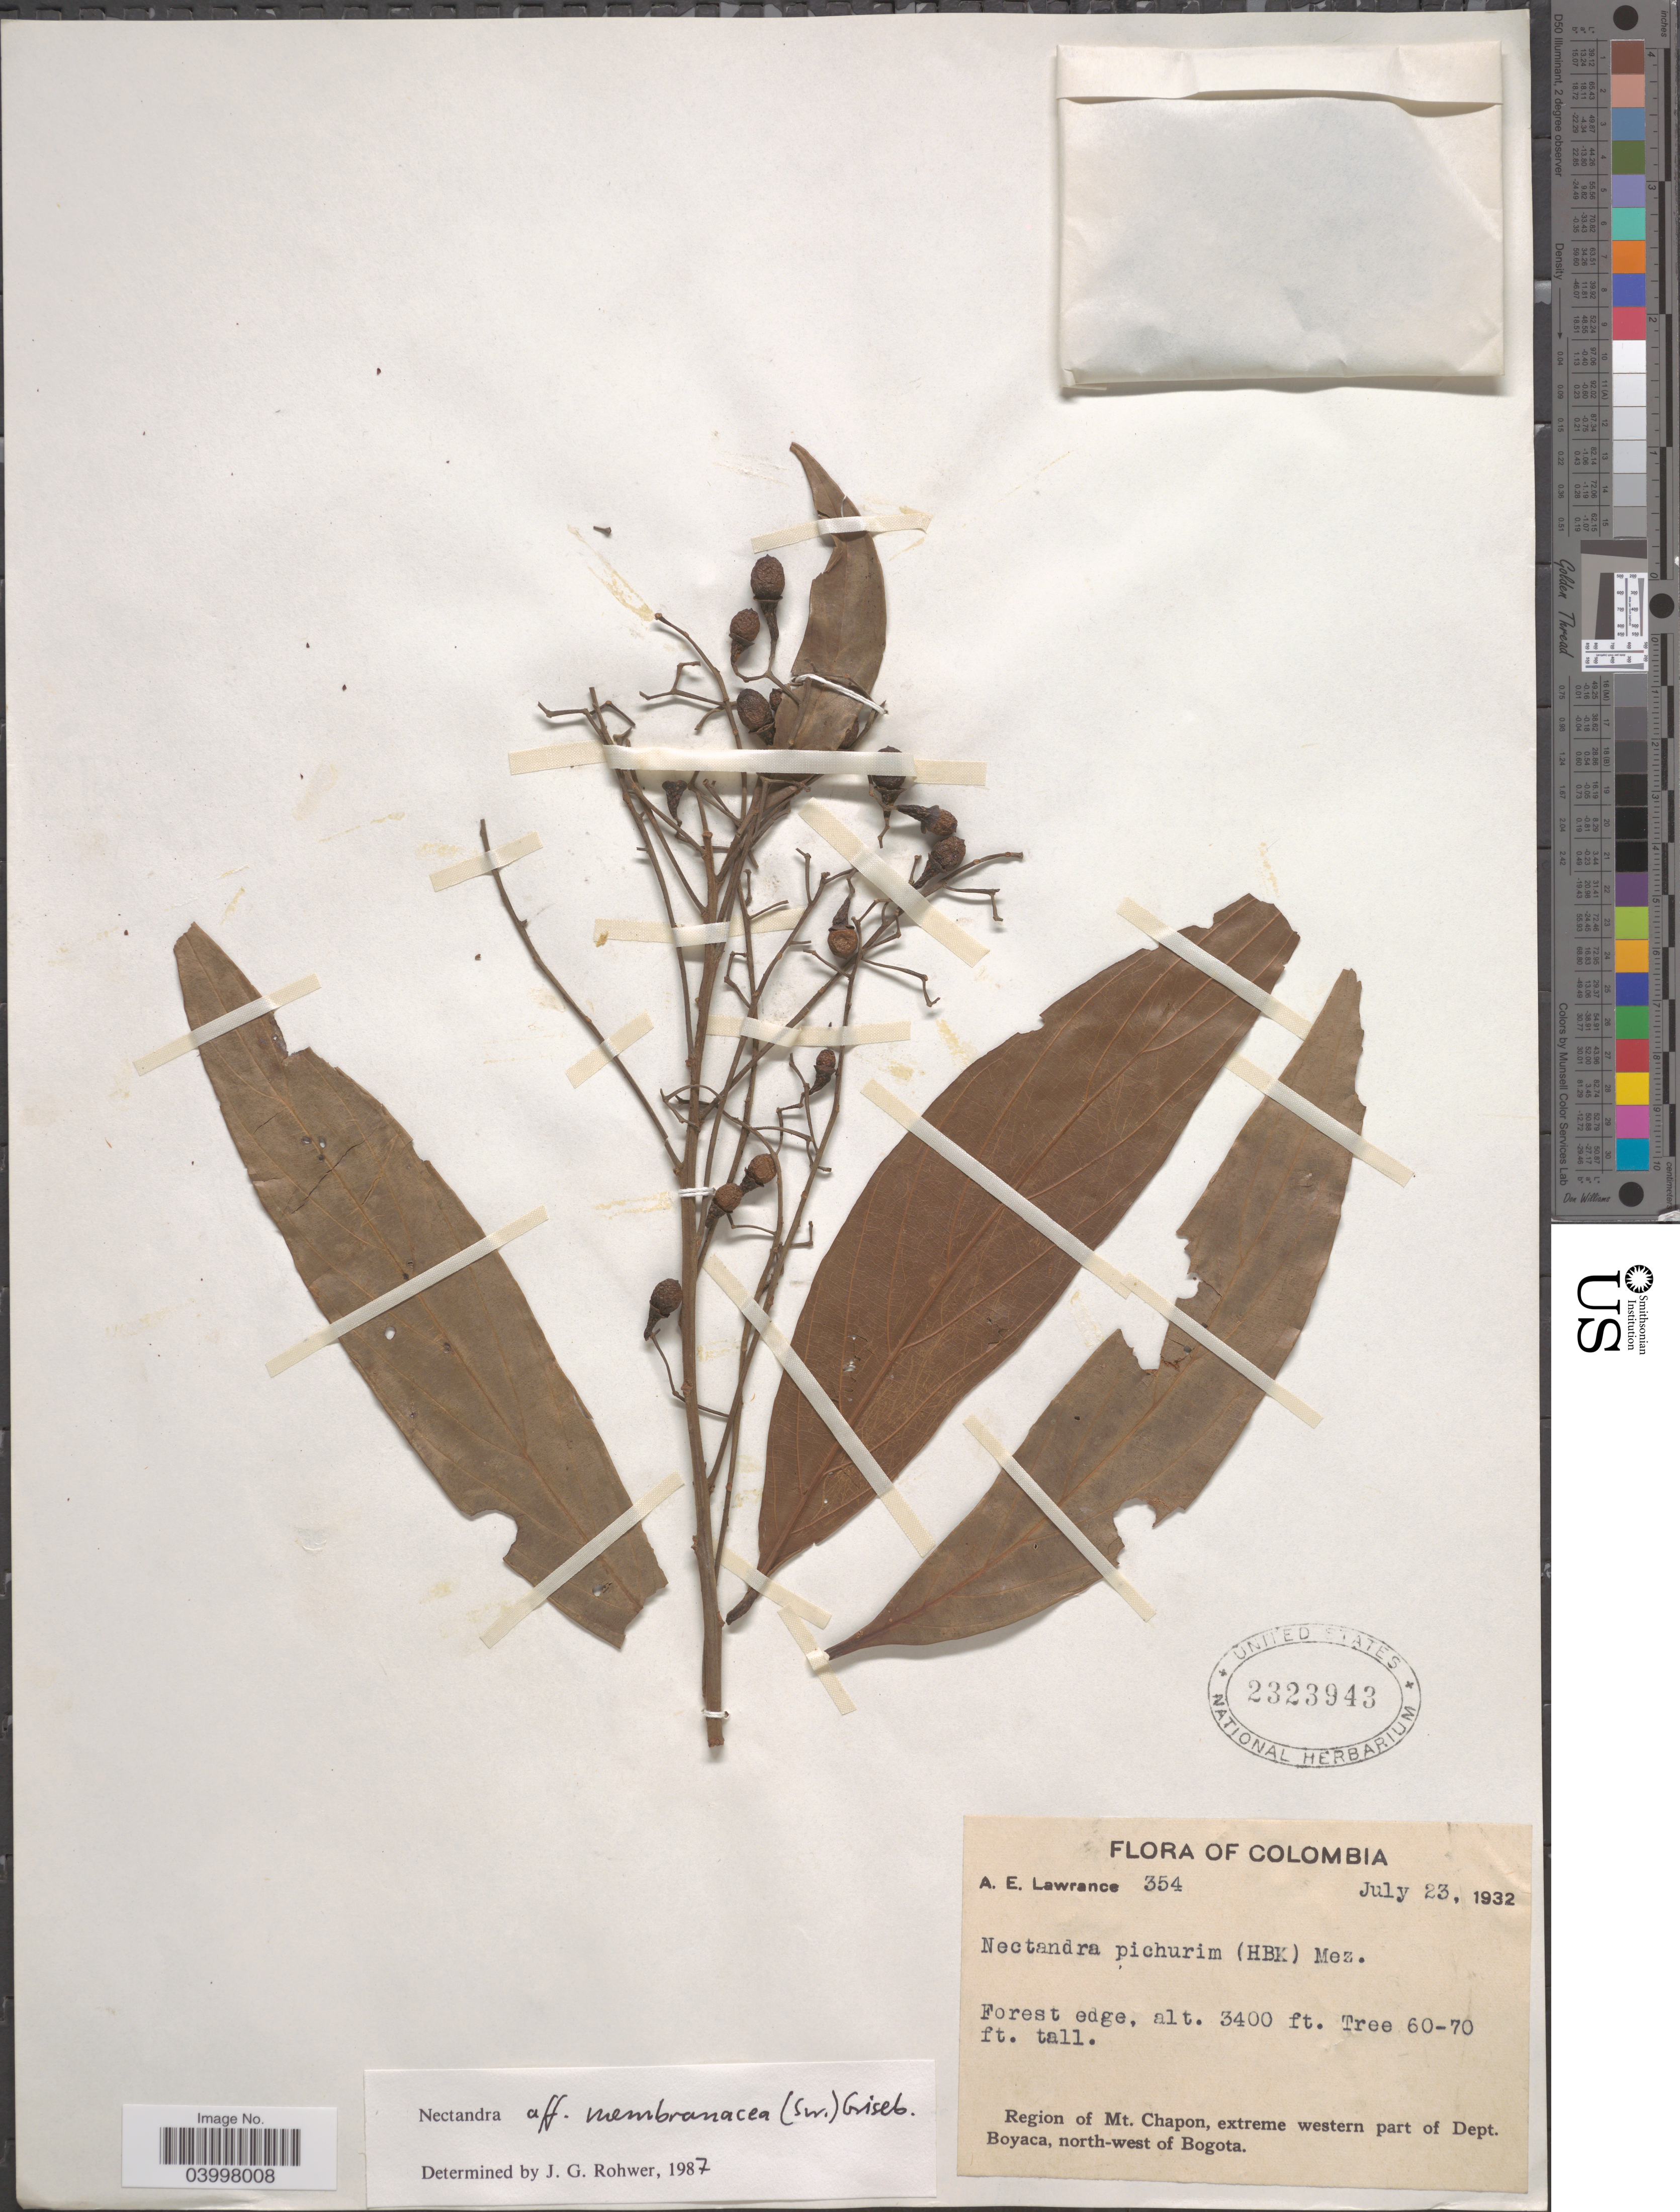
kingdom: Plantae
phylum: Tracheophyta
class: Magnoliopsida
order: Laurales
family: Lauraceae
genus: Nectandra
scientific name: Nectandra membranacea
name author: (Sw.) Griseb.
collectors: A. Lawrance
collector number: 354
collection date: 1932-07-23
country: Colombia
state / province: Boyacá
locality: Forest edge, Region of Mt. Chapon, extreme western part of Dept. Boyaca, north-west of Bogota.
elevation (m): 1036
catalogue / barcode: US 2323943